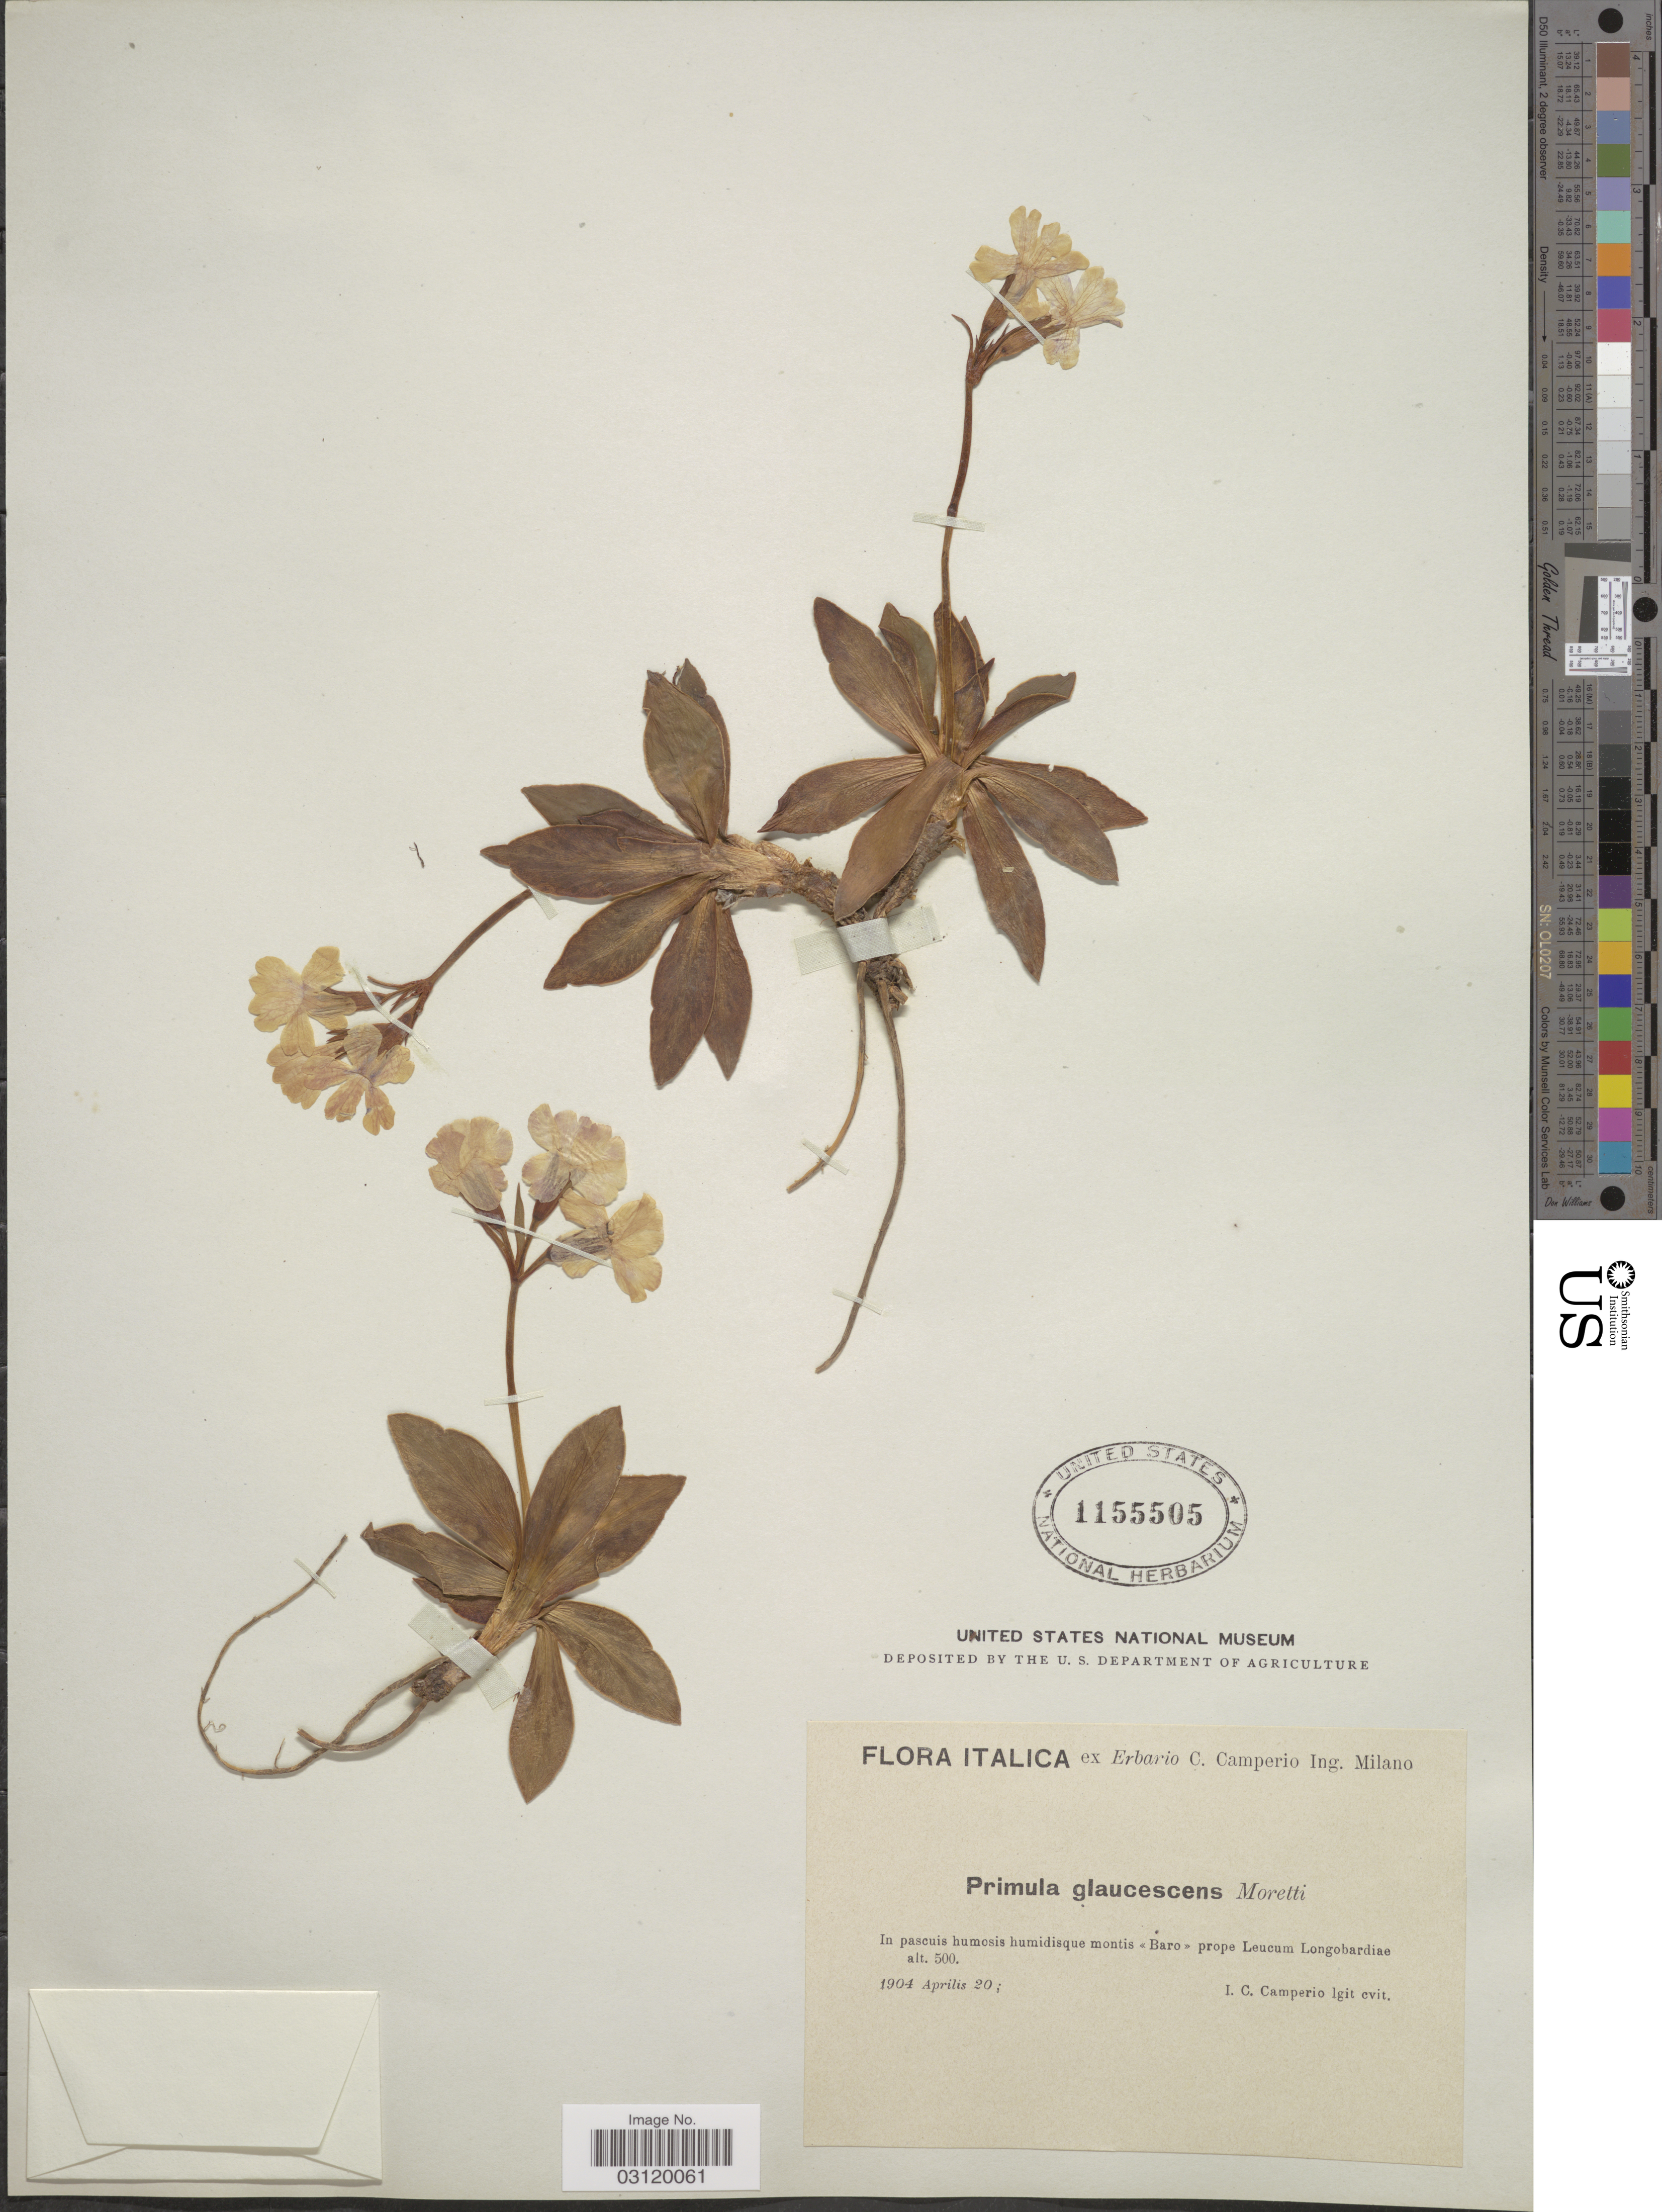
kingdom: Plantae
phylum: Tracheophyta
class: Magnoliopsida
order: Ericales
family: Primulaceae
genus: Primula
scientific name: Primula glaucescens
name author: Moretti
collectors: I. Camperio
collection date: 1904-04-20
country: Italy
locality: Italica. In pascuis humosis humidisque montis <<Baro>> prope Leucum Longobardiae.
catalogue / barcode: US 1155505